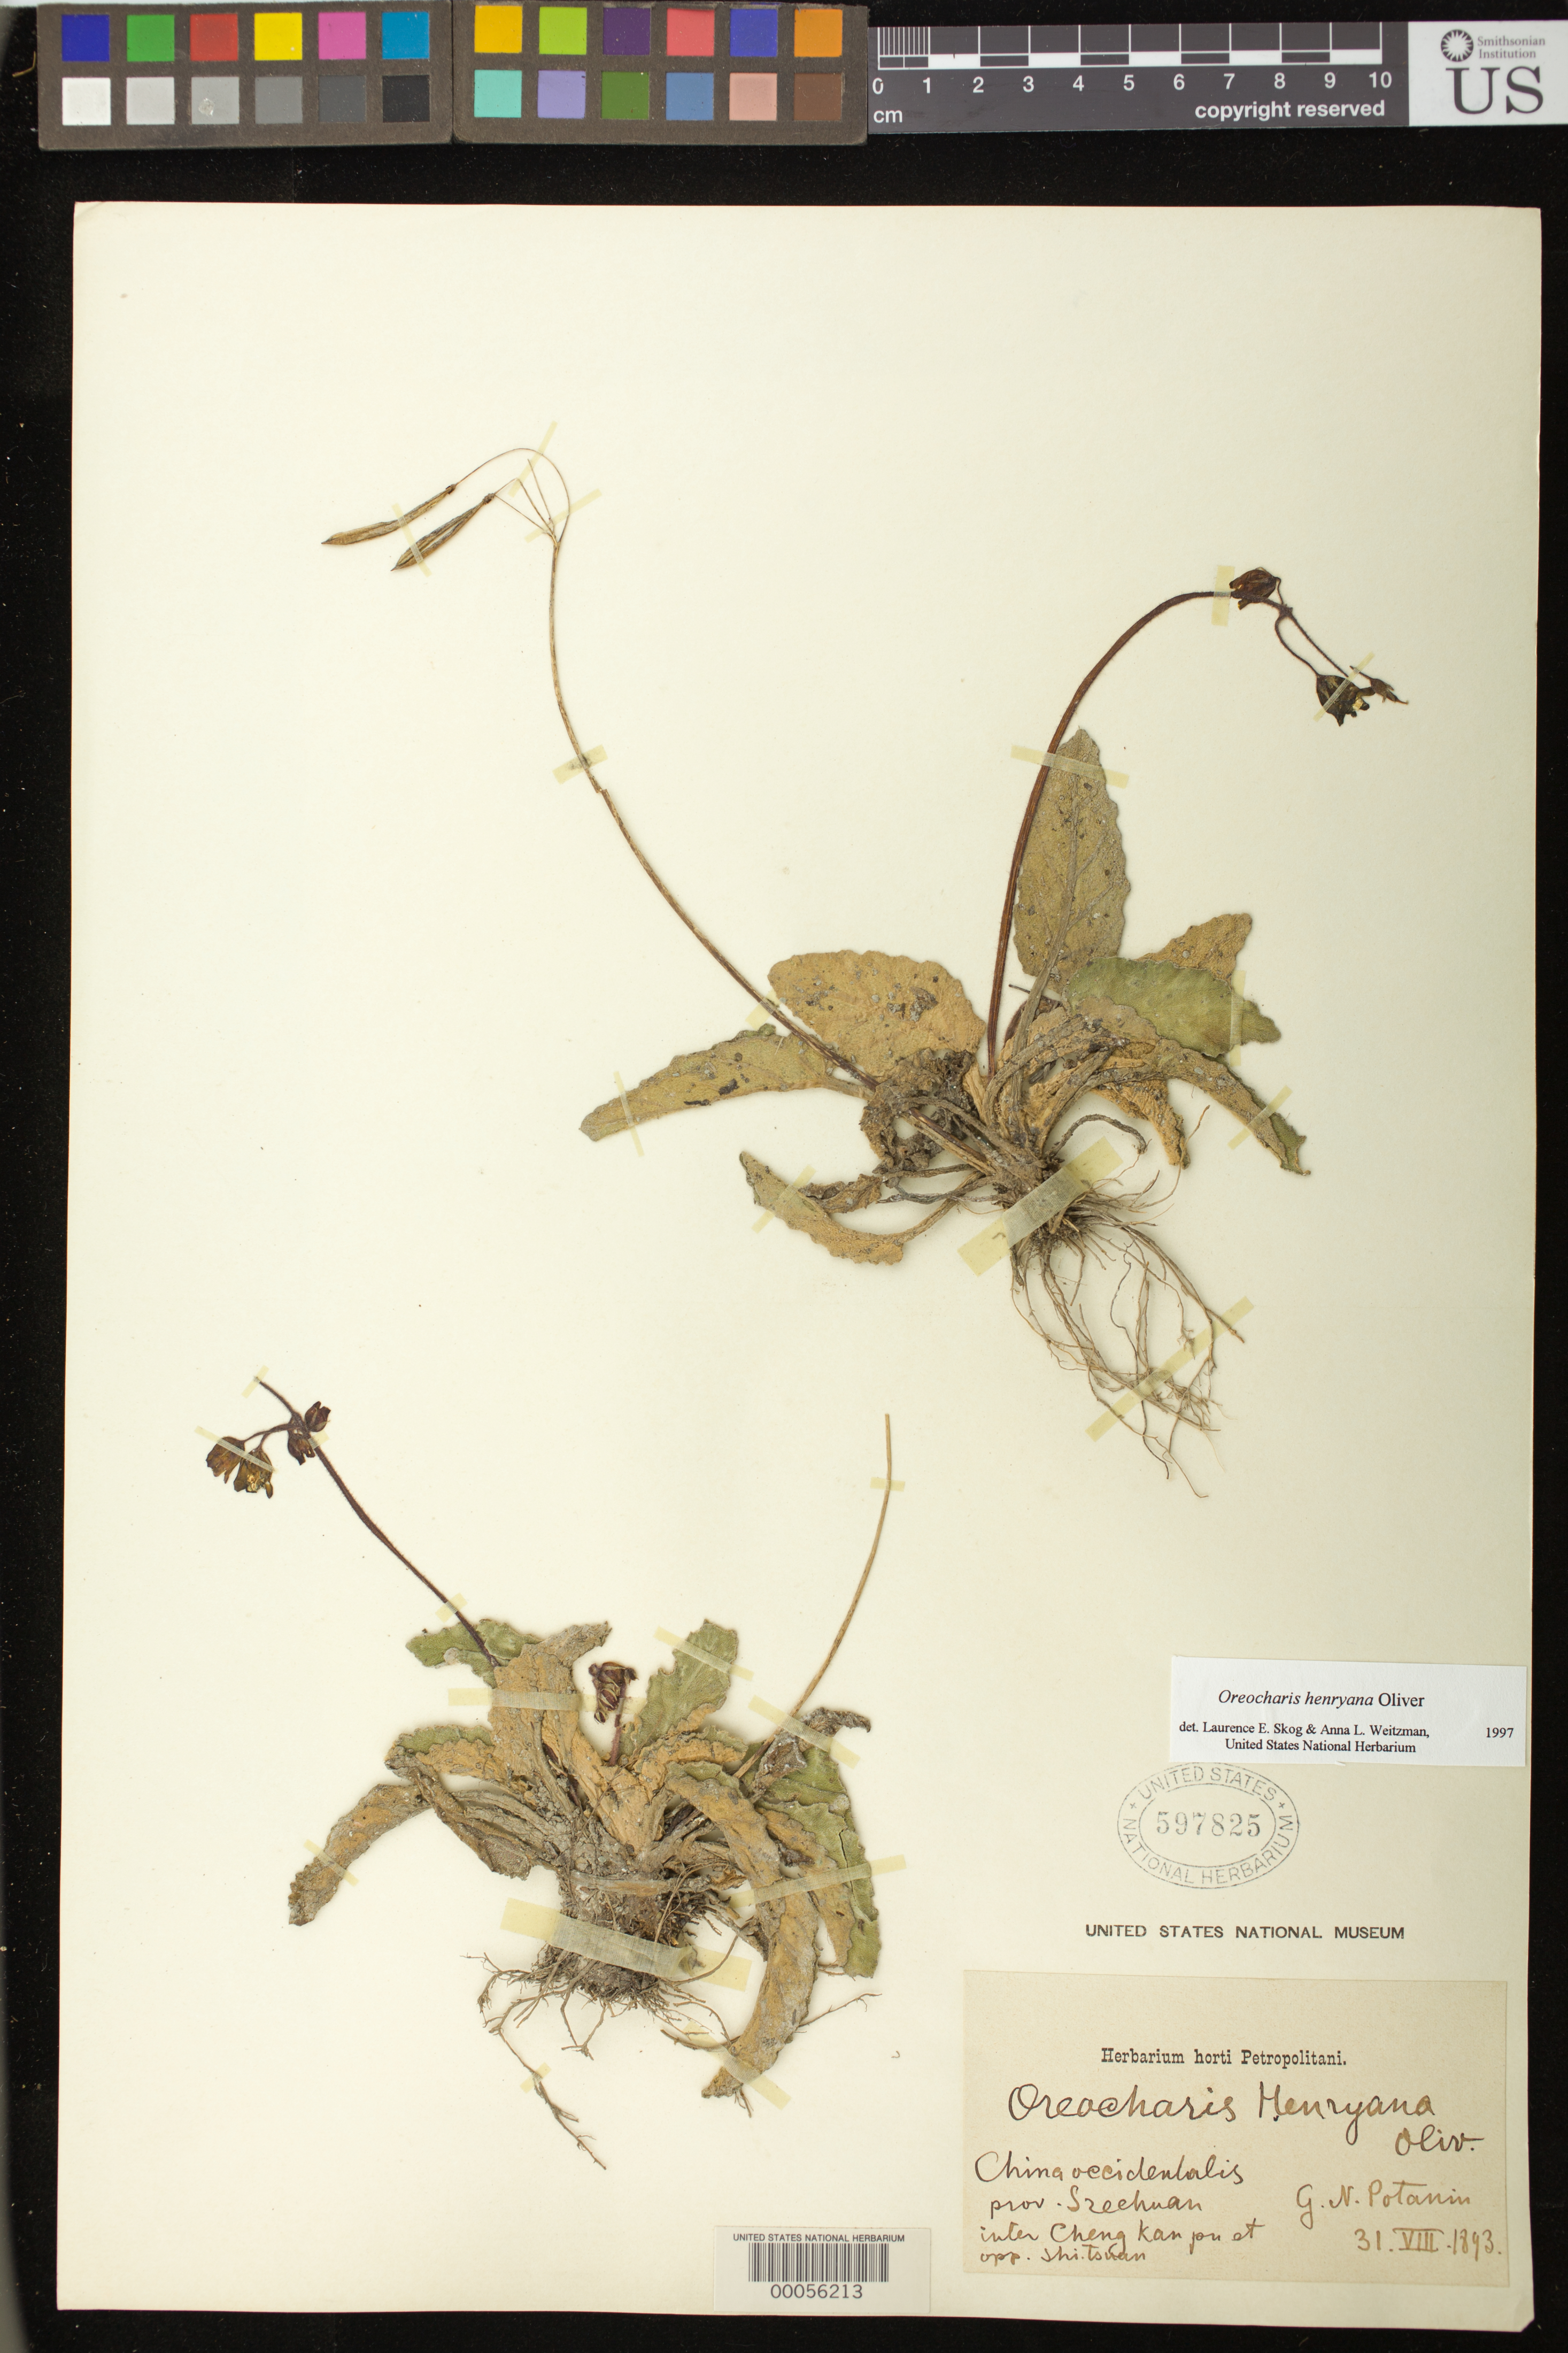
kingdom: Plantae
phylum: Tracheophyta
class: Magnoliopsida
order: Lamiales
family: Gesneriaceae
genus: Oreocharis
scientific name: Oreocharis henryana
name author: Oliv.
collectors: G. Potanin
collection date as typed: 31 Aug 1893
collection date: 1893-08-31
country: China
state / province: Sichuan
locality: Cheng kan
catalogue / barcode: US 597825